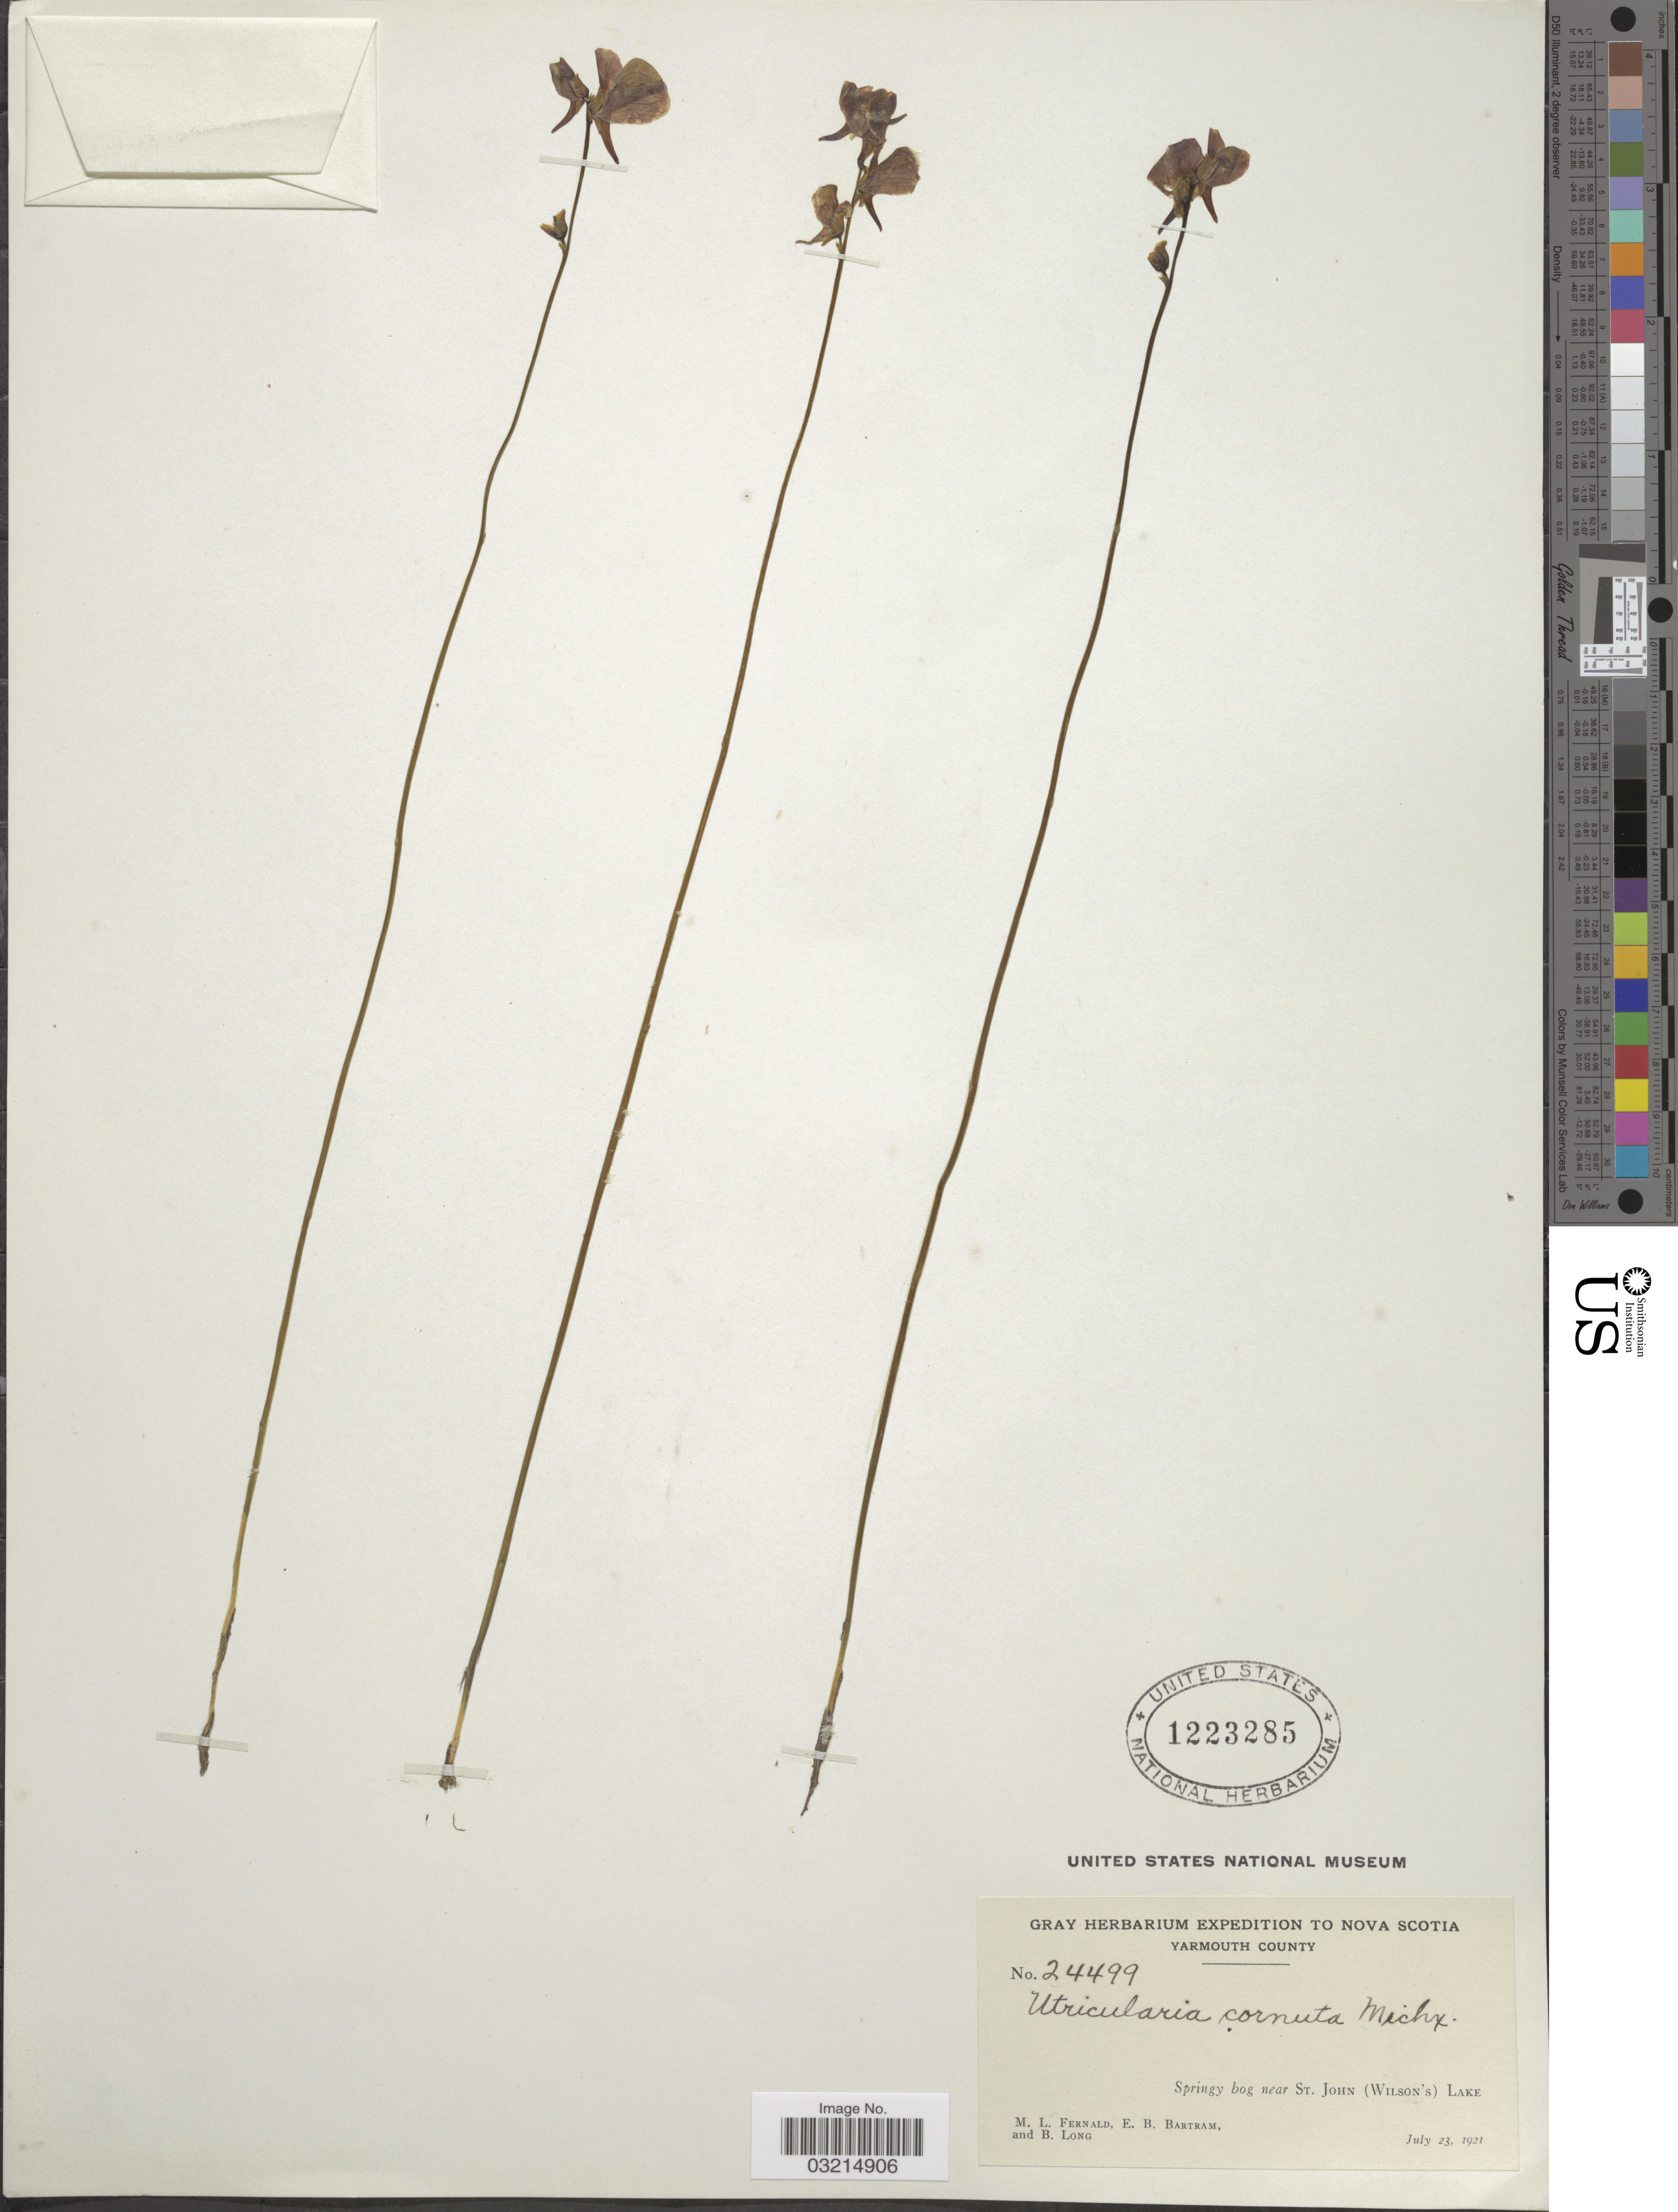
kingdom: Plantae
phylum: Tracheophyta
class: Magnoliopsida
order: Lamiales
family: Lentibulariaceae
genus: Utricularia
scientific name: Utricularia cornuta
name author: Michx.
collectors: M. L. Fernald, E. B. Bartram & B. Long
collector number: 24499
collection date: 1921-07-23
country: Canada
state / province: Nova Scotia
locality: Yarmouth County, Springy bog near St. John (Wilson's) Lake.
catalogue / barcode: US 1223285